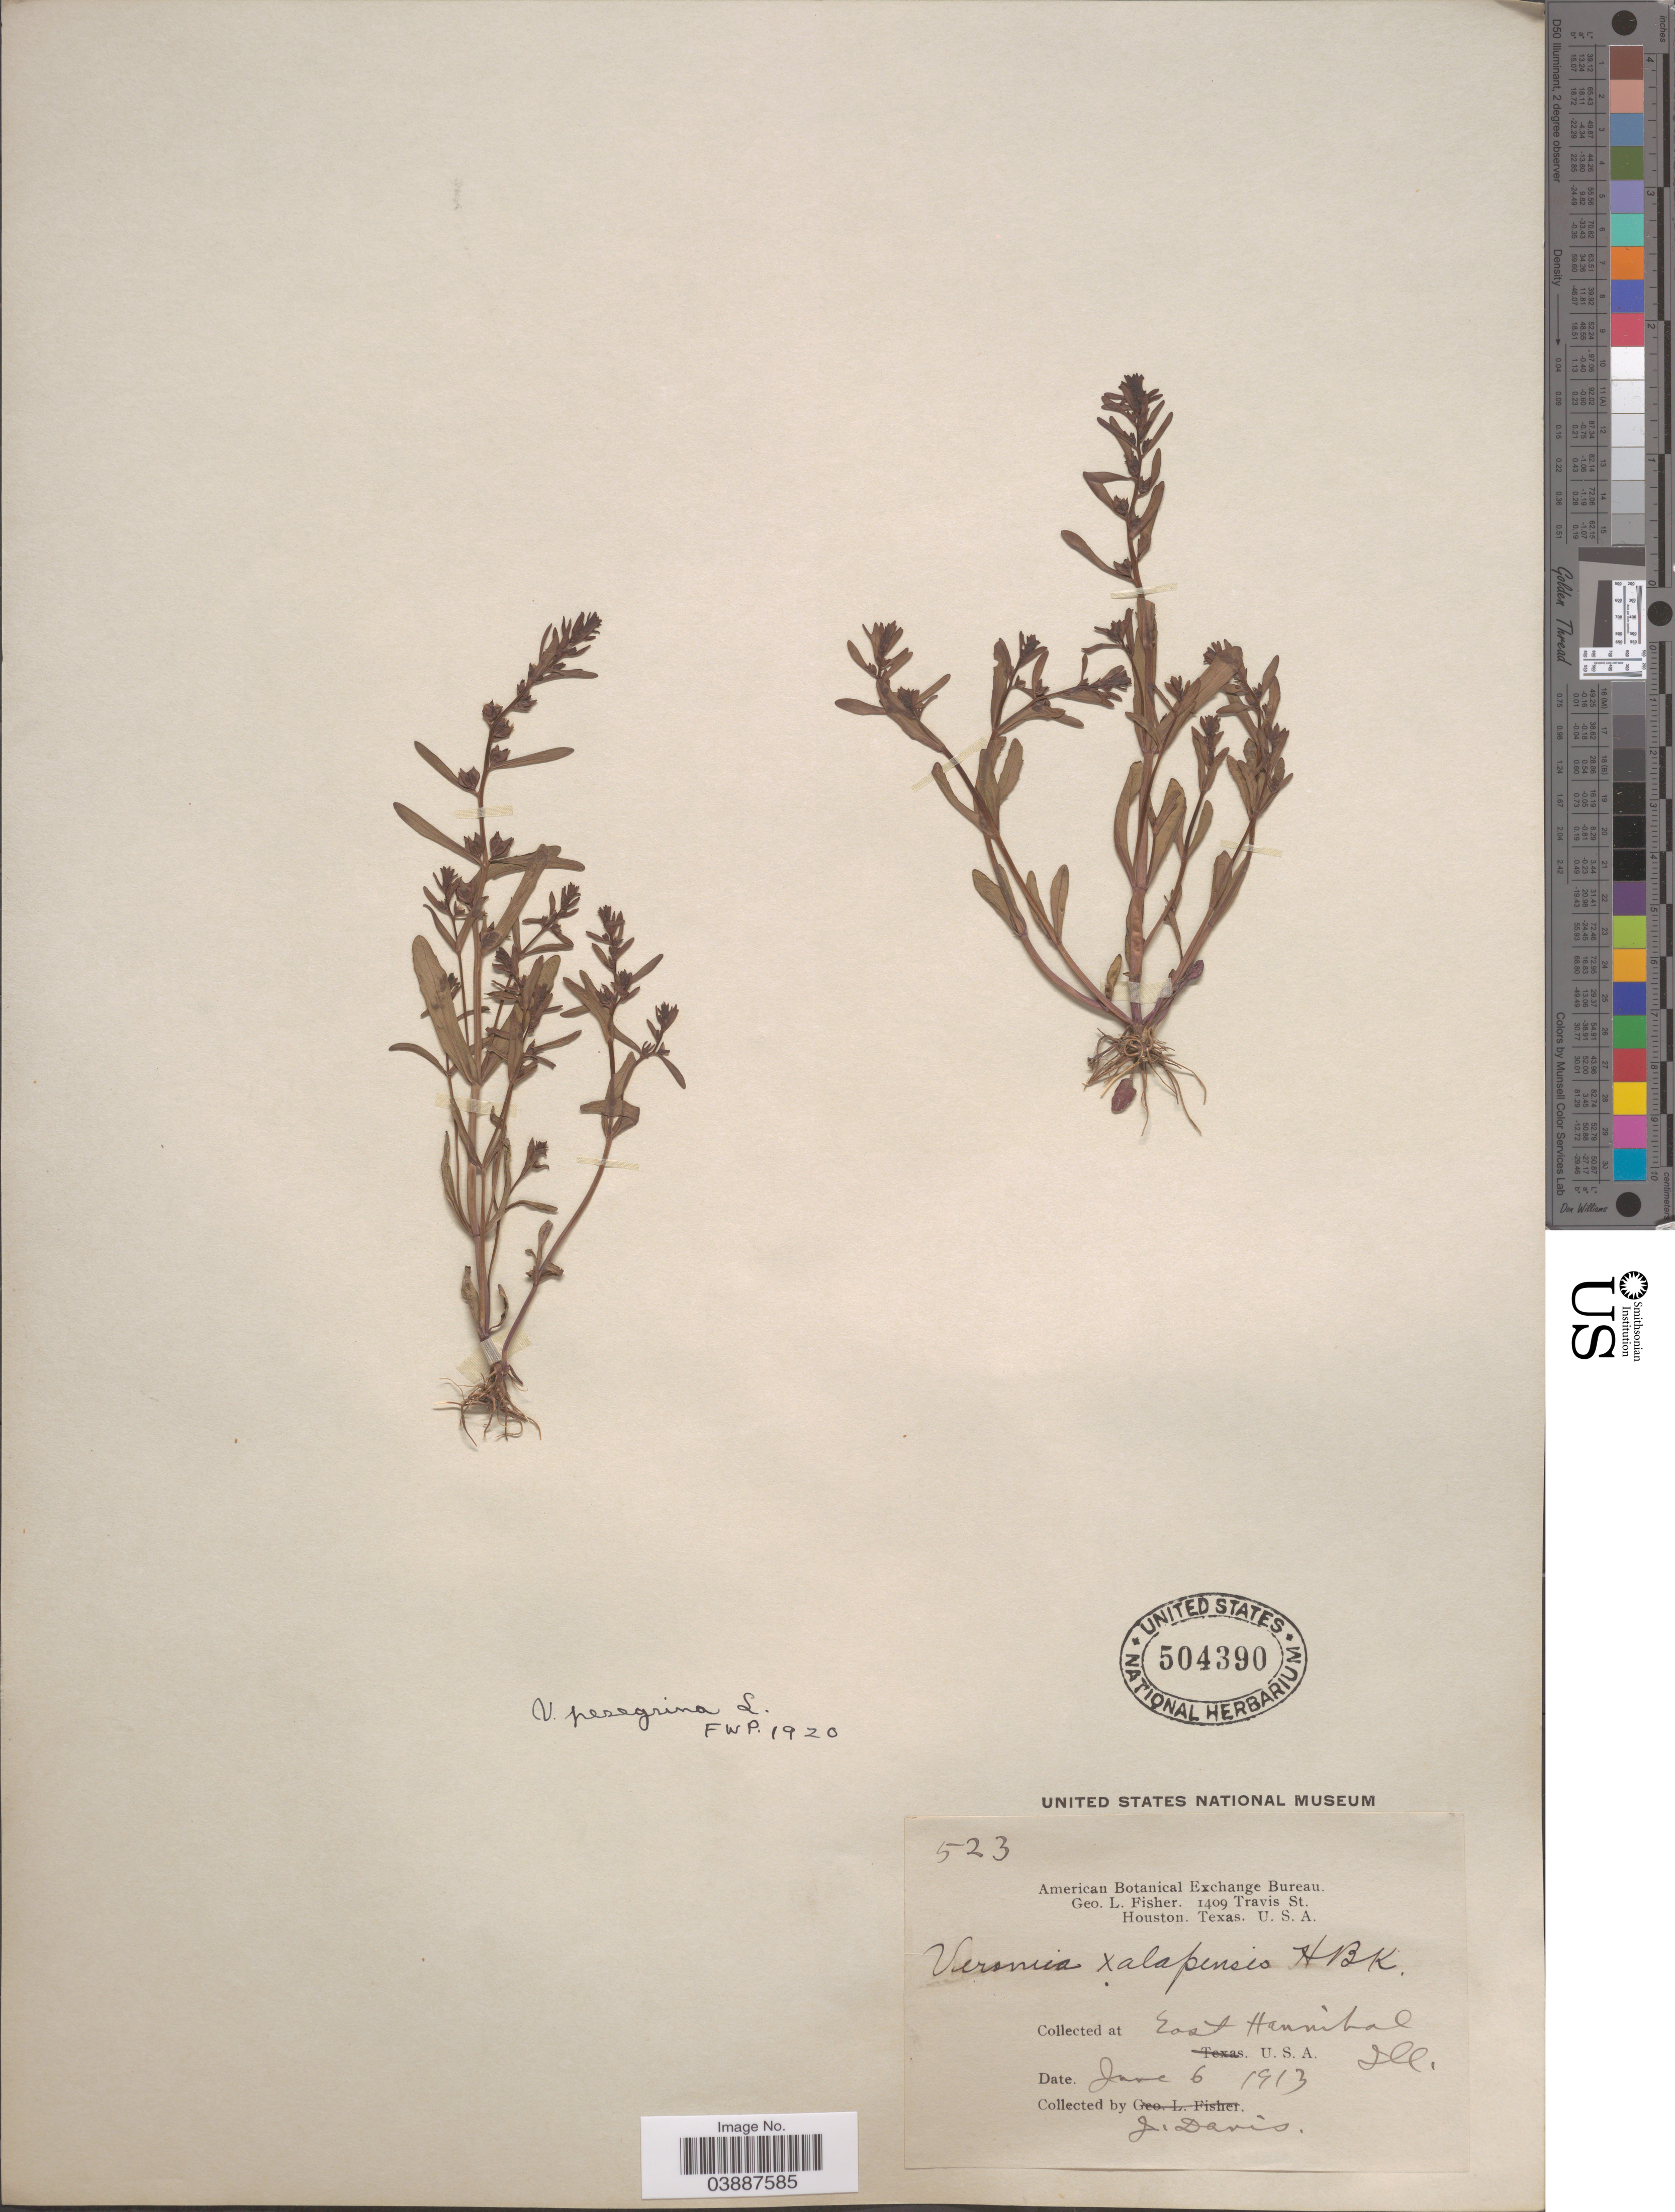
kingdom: Plantae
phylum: Tracheophyta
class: Magnoliopsida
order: Lamiales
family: Plantaginaceae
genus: Veronica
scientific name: Veronica peregrina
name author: L.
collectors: J. Davis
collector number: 523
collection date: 1913-06-06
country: United States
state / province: Illinois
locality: East Hannibal.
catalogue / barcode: US 504390